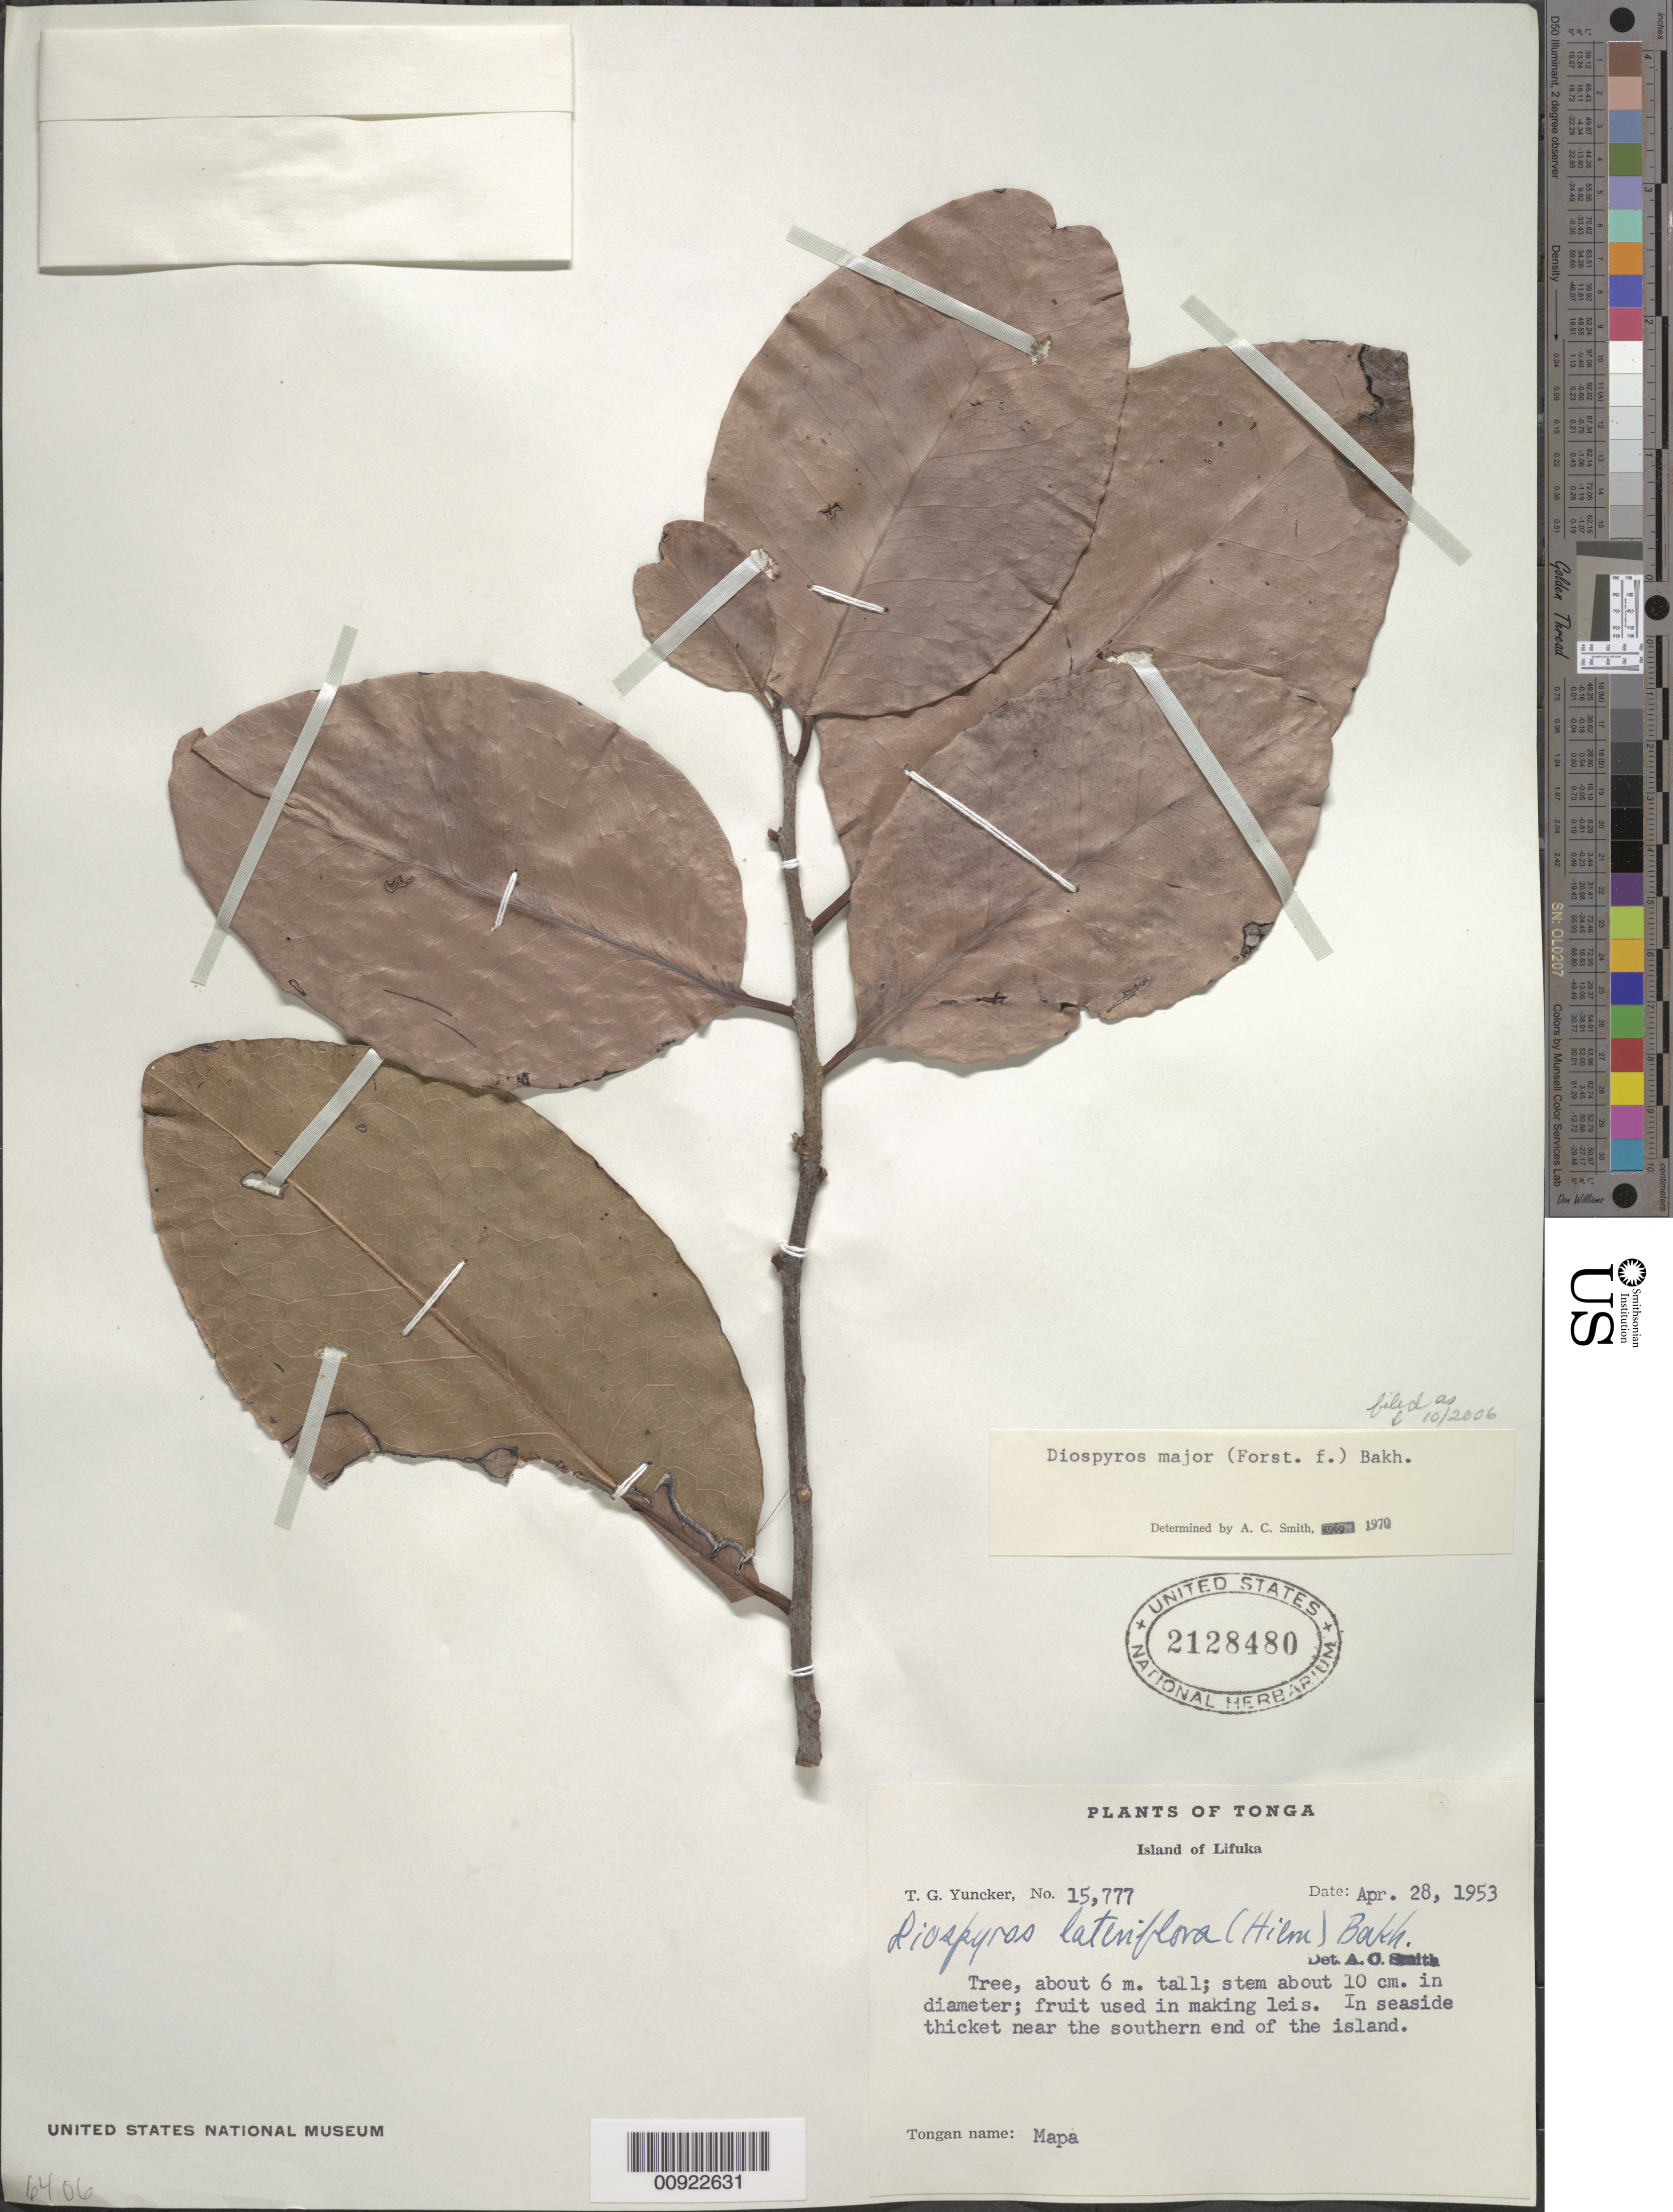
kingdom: Plantae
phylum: Tracheophyta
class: Magnoliopsida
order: Ericales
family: Ebenaceae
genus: Diospyros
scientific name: Diospyros major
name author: (G. Forst.) Bakh.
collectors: T. G. Yuncker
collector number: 15777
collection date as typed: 28 Apr 1953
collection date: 1953-04-28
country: Tonga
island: Lifuka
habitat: In seaside thicket near the southern end of the island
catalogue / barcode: US 2128480